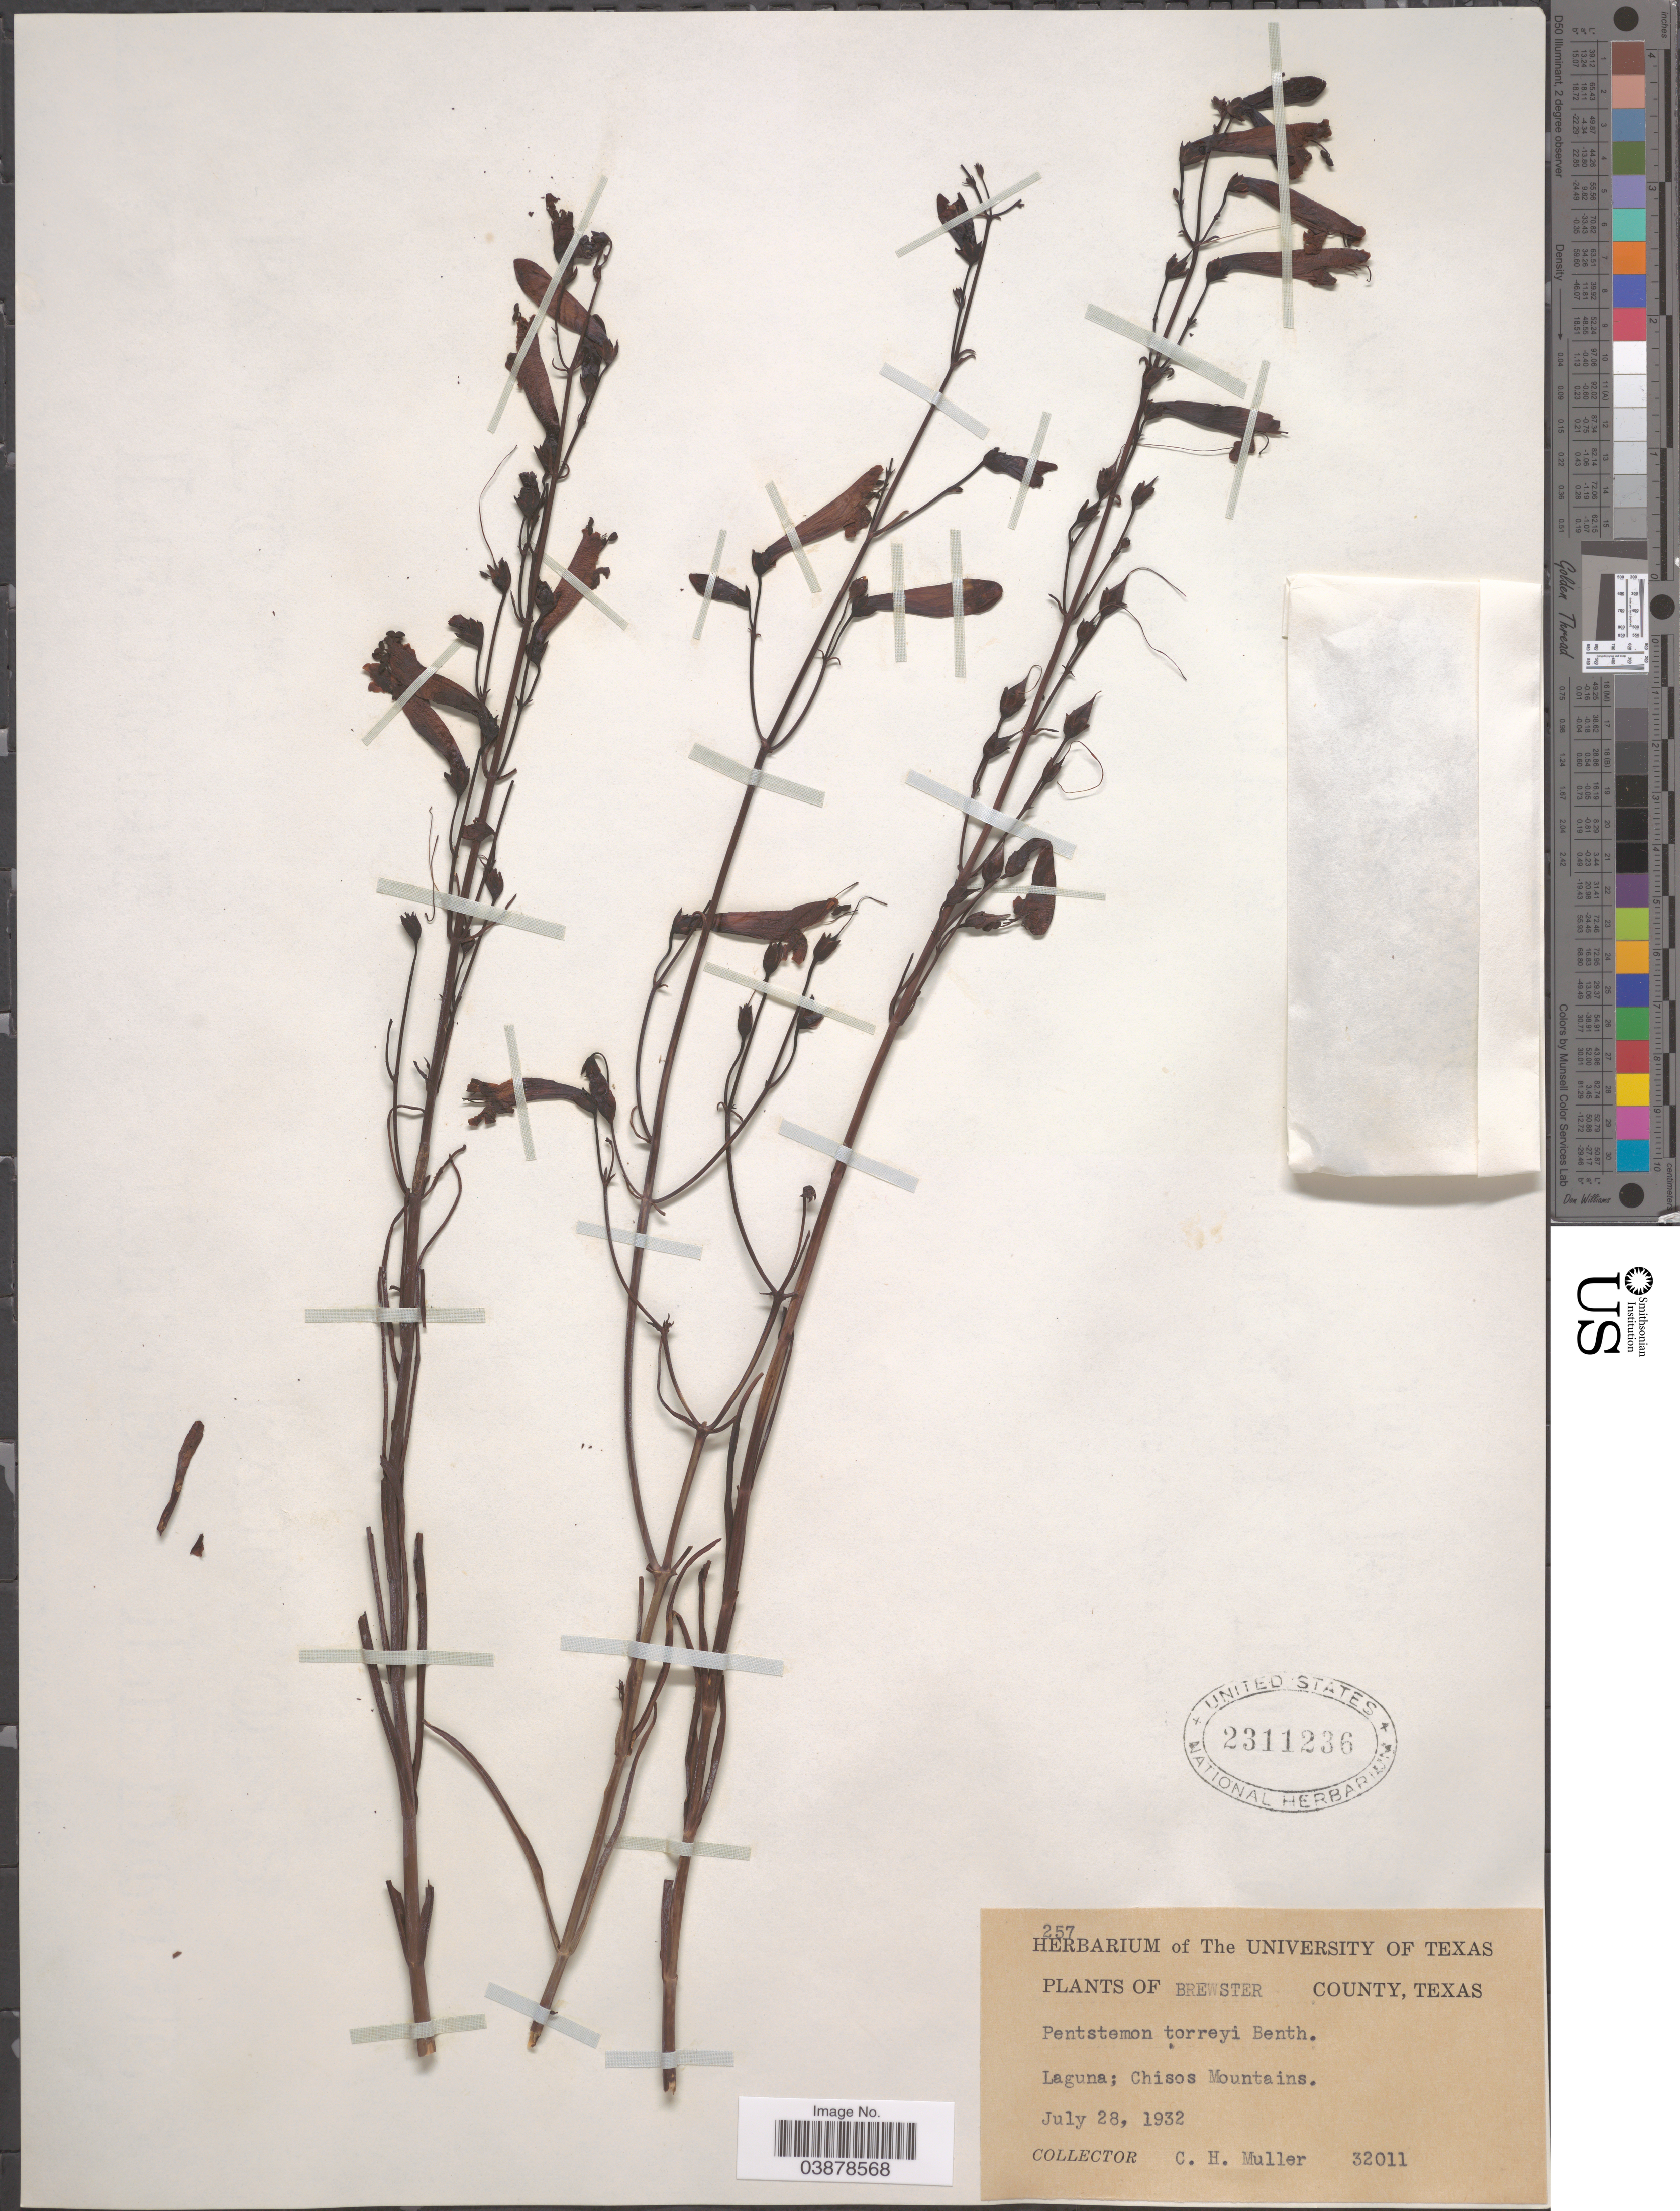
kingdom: Plantae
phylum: Tracheophyta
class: Magnoliopsida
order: Lamiales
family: Plantaginaceae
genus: Penstemon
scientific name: Penstemon torreyi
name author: Benth.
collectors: C. H. Mueller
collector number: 32011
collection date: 1932-07-28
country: United States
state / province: Texas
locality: Brewster County. Laguna; Chisos Mountains.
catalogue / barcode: US 2311236